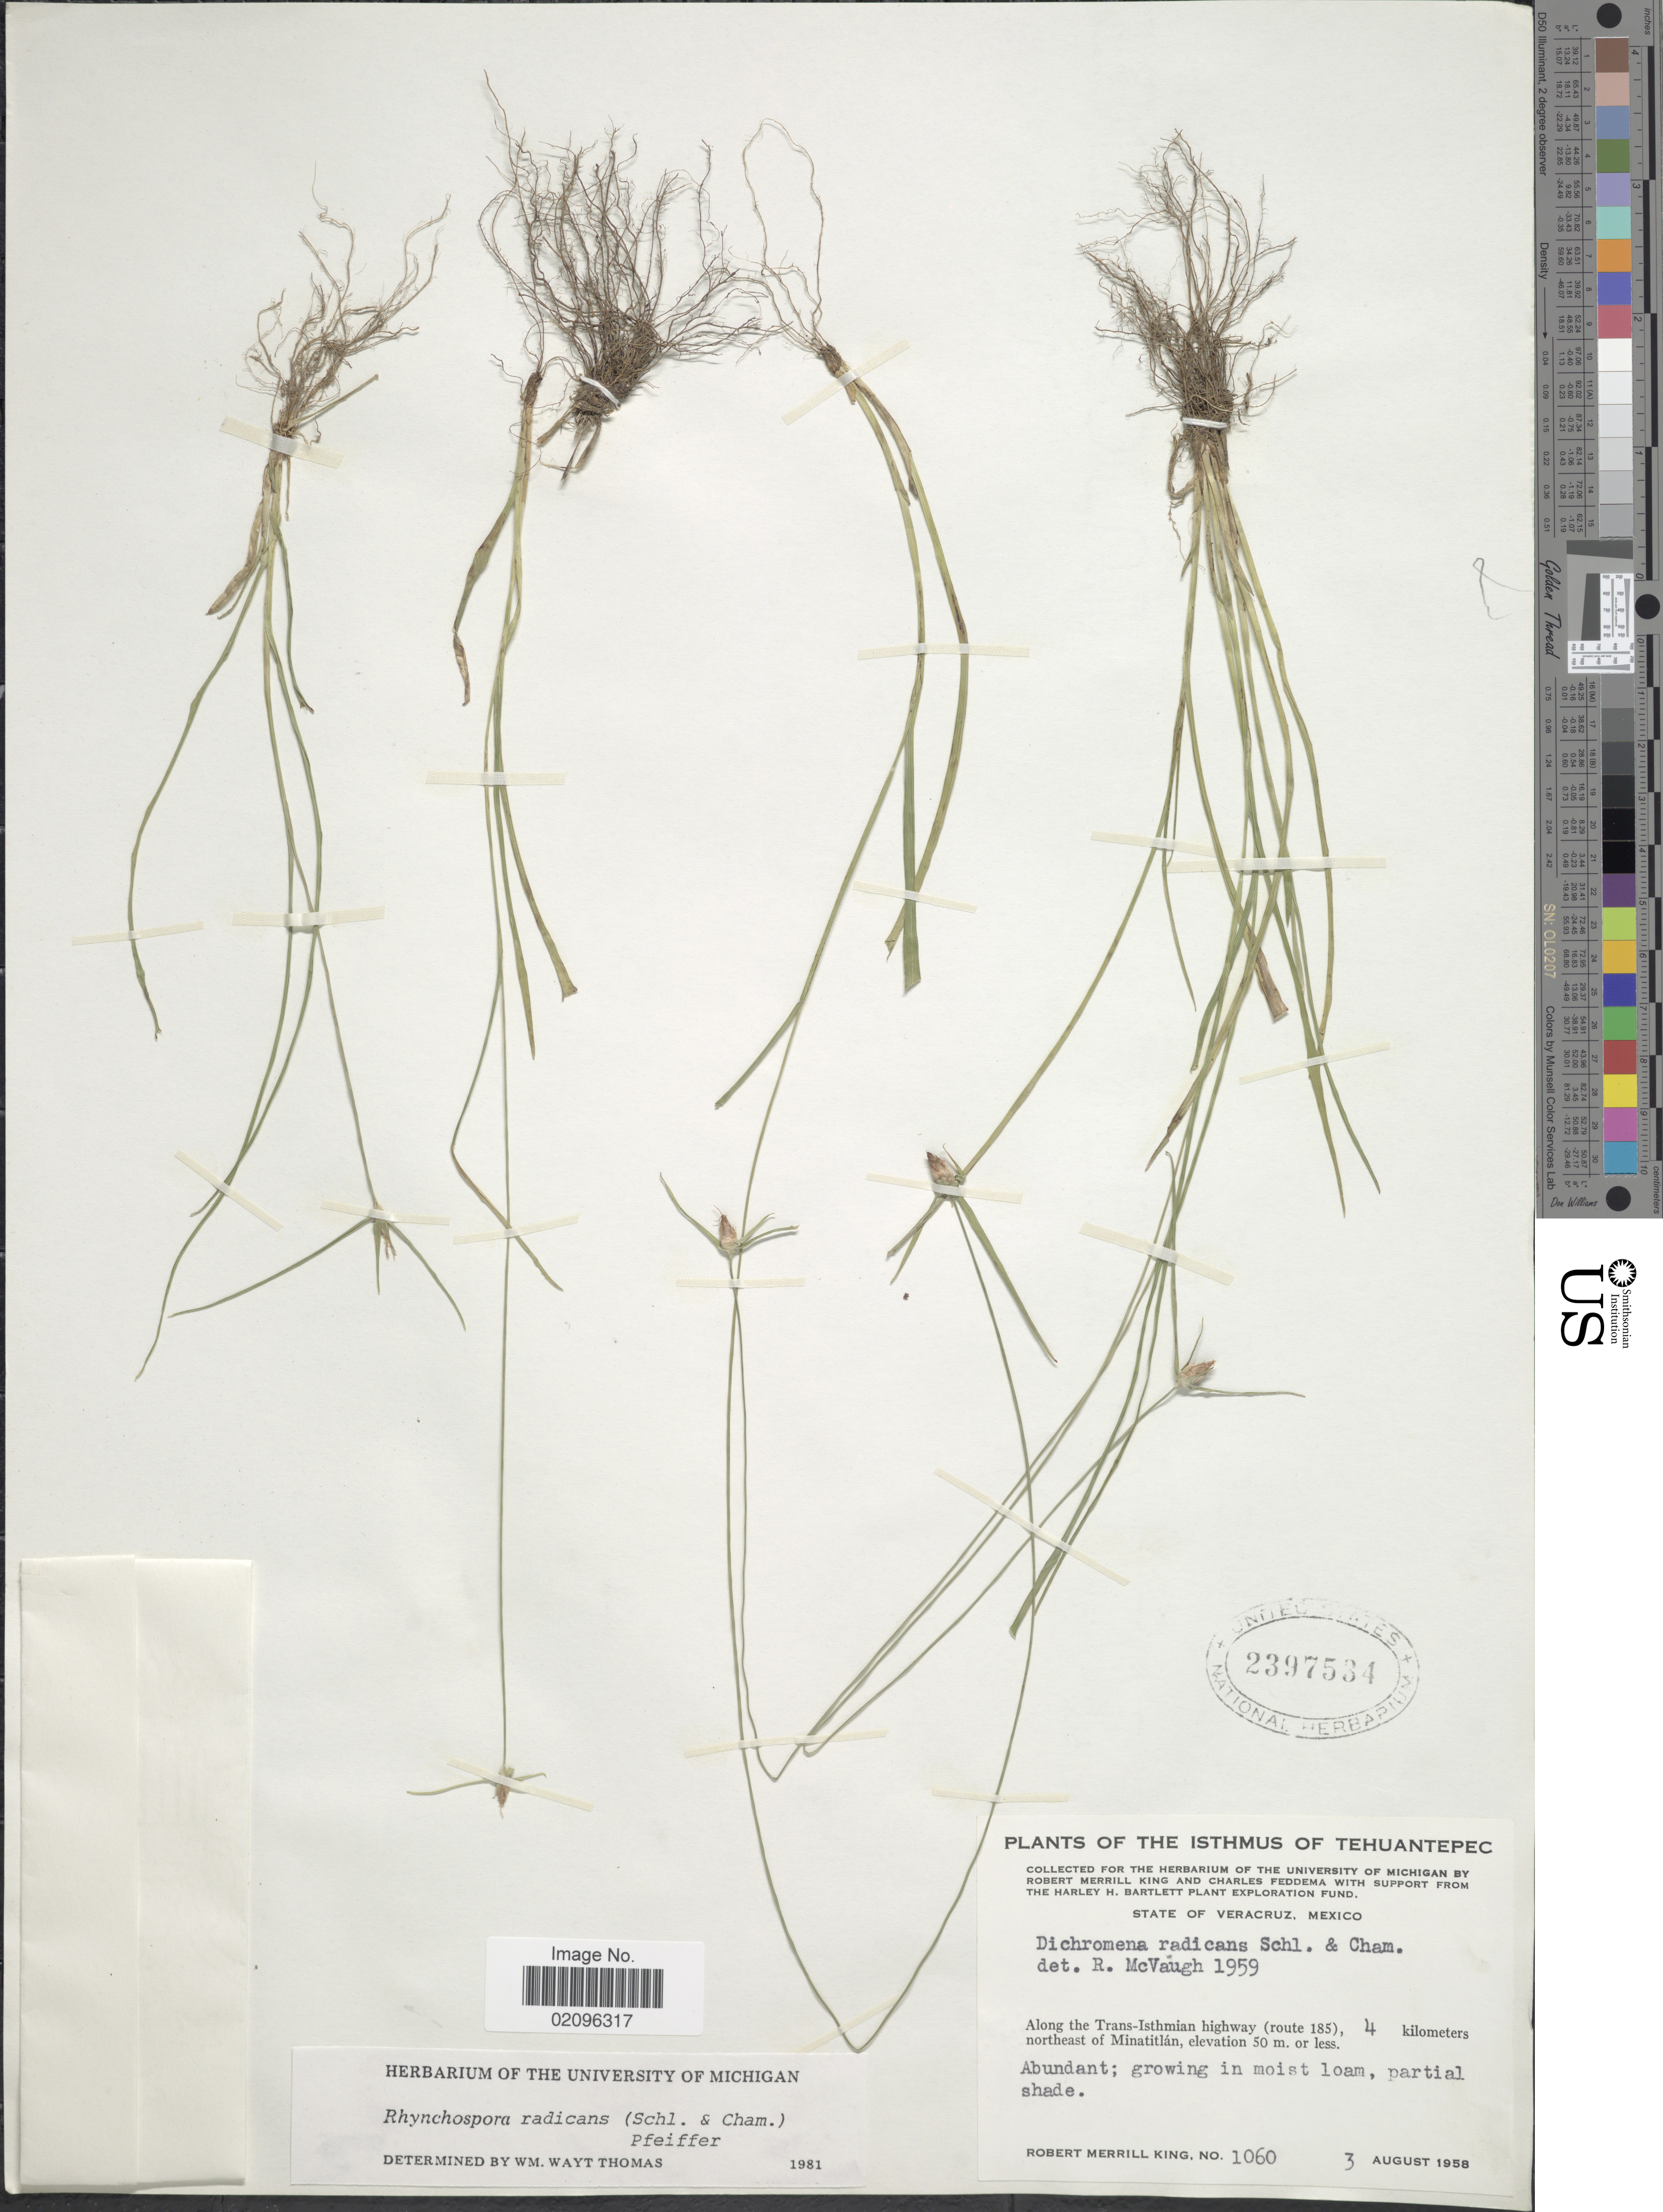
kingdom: Plantae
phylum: Tracheophyta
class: Liliopsida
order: Poales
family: Cyperaceae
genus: Rhynchospora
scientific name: Rhynchospora radicans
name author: (Schltdl. & Cham.) H. Pfeiff.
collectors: R. M. King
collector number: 1060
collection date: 1958-08-03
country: Mexico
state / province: Veracruz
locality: Isthmus of Tehuantepec. State of Veracruz, Mexico. Along the Trans-Isthmian Highway (route 185), 4 kilometers northeast of Minatitlan.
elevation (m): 50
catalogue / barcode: US 2397534